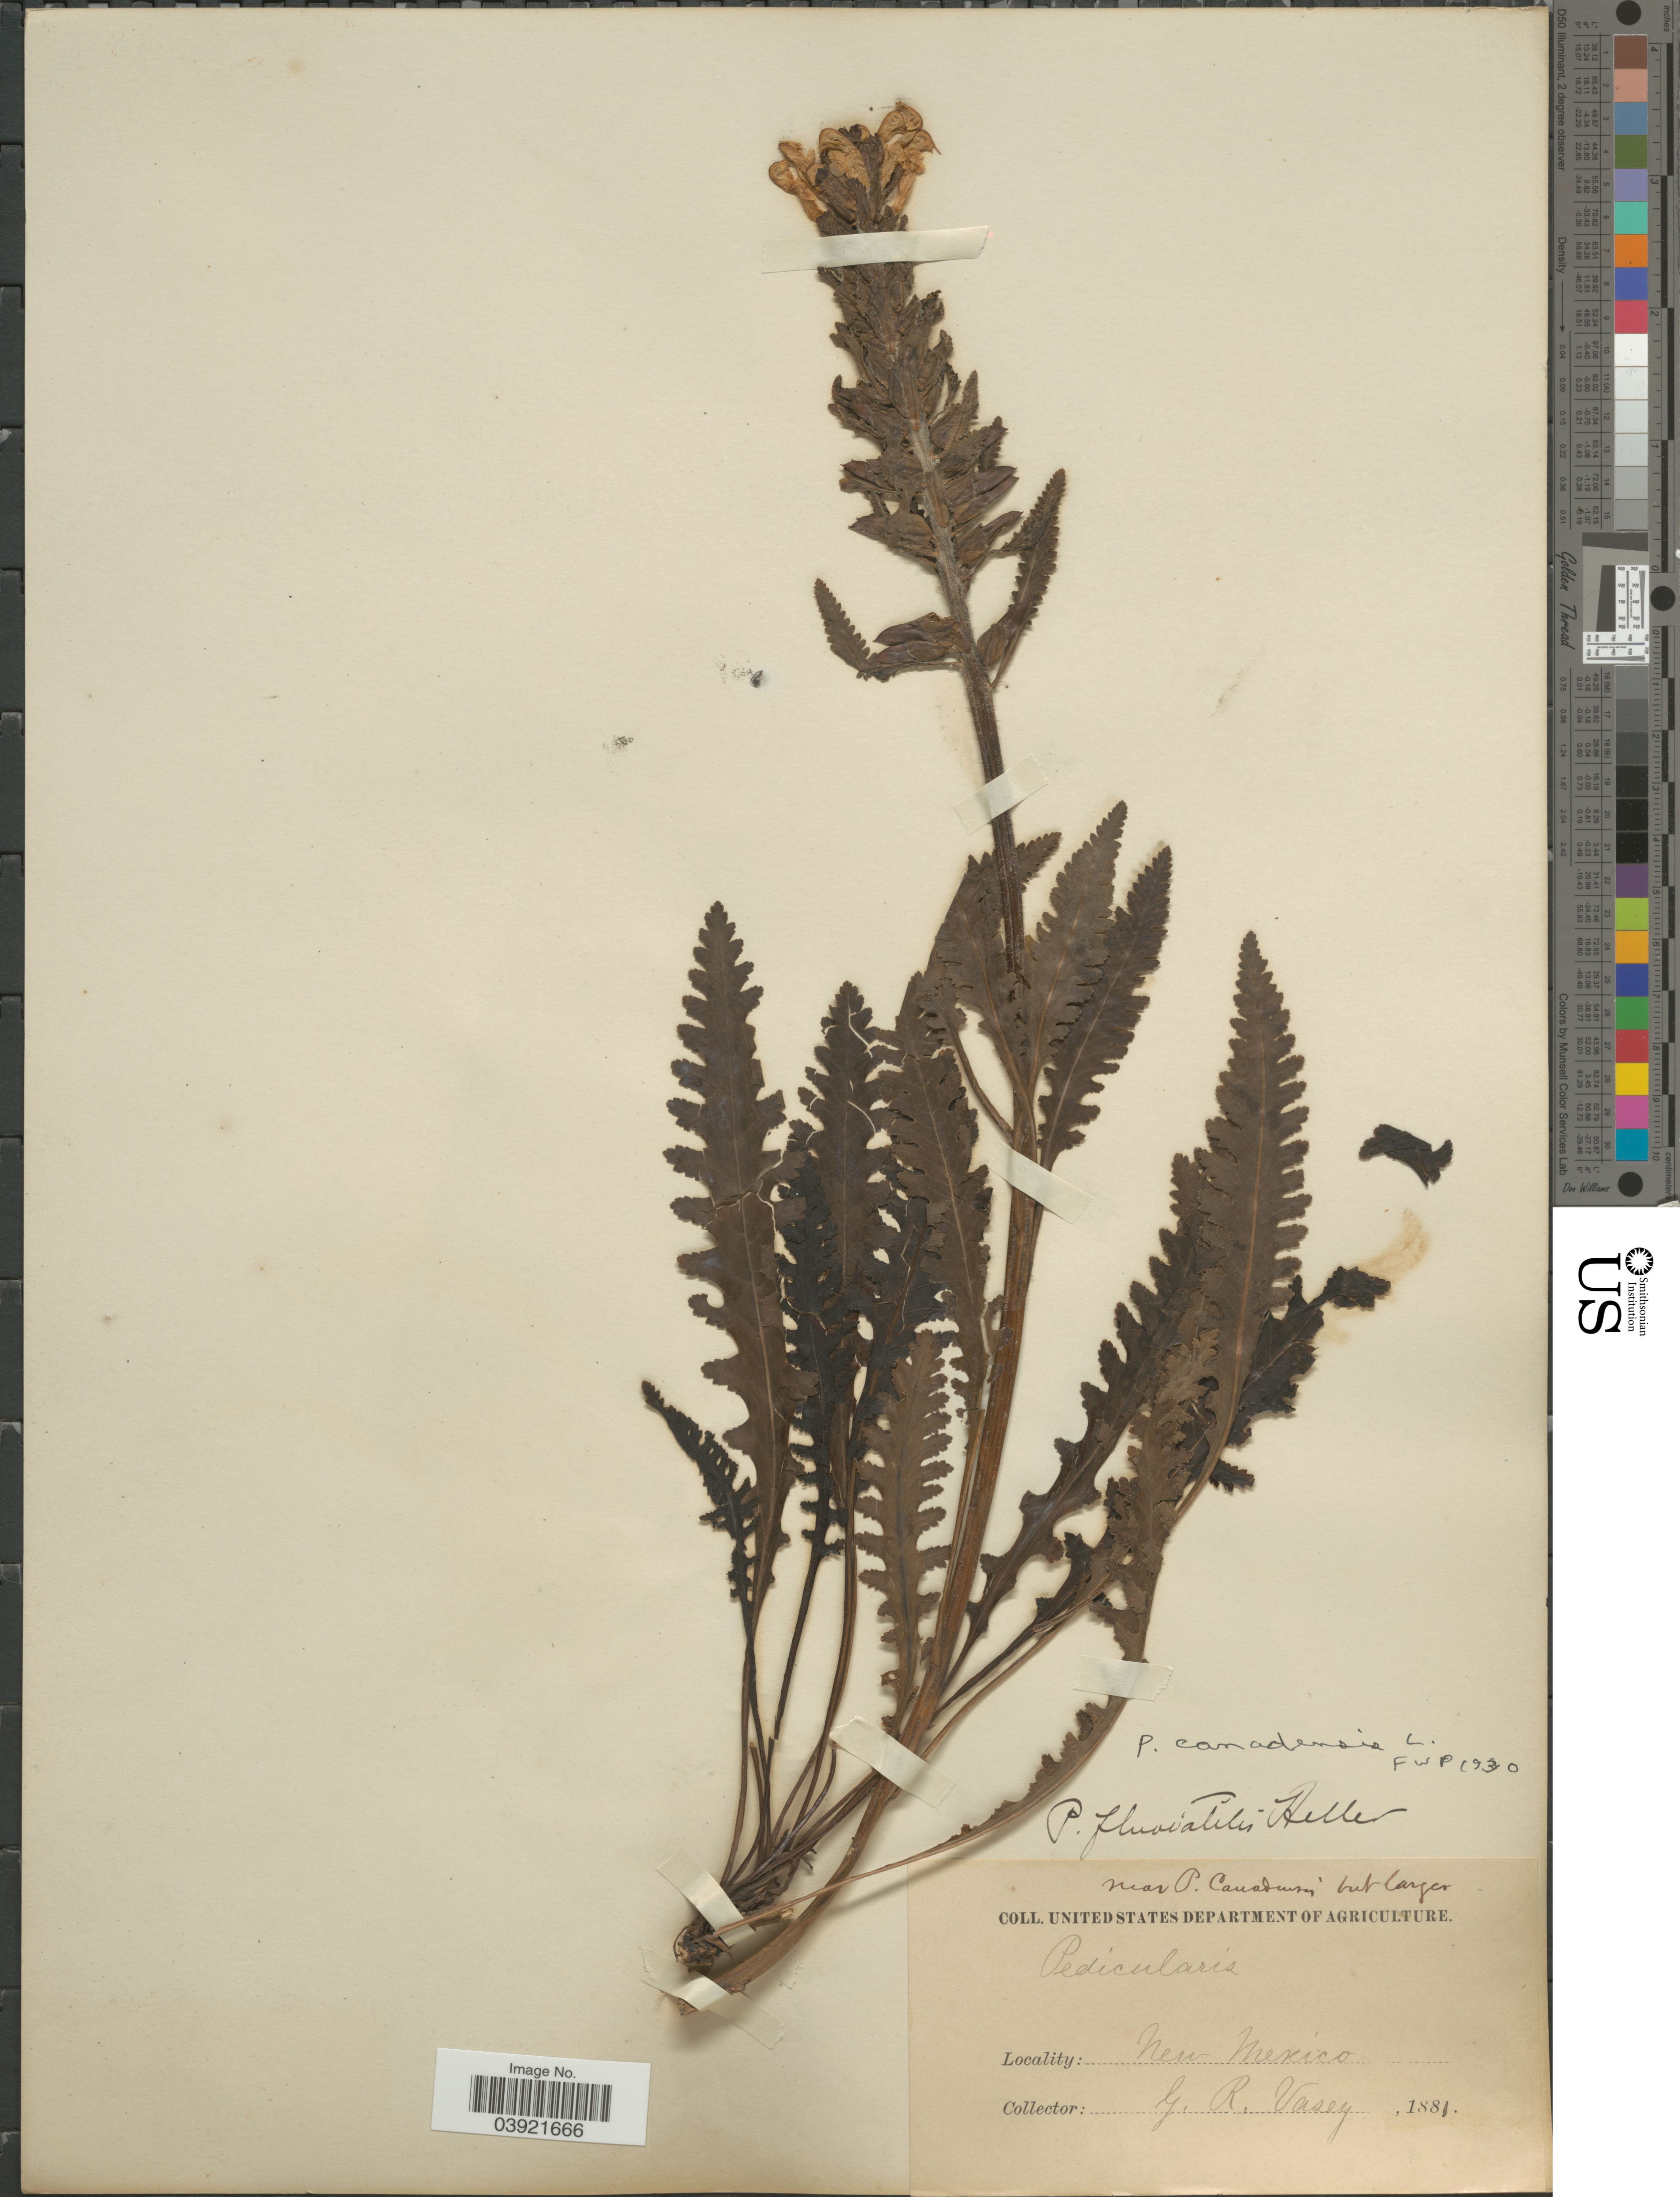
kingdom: Plantae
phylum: Tracheophyta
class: Magnoliopsida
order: Lamiales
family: Orobanchaceae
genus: Pedicularis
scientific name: Pedicularis canadensis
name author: L.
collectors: G. R. Vasey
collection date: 1881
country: United States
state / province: New Mexico